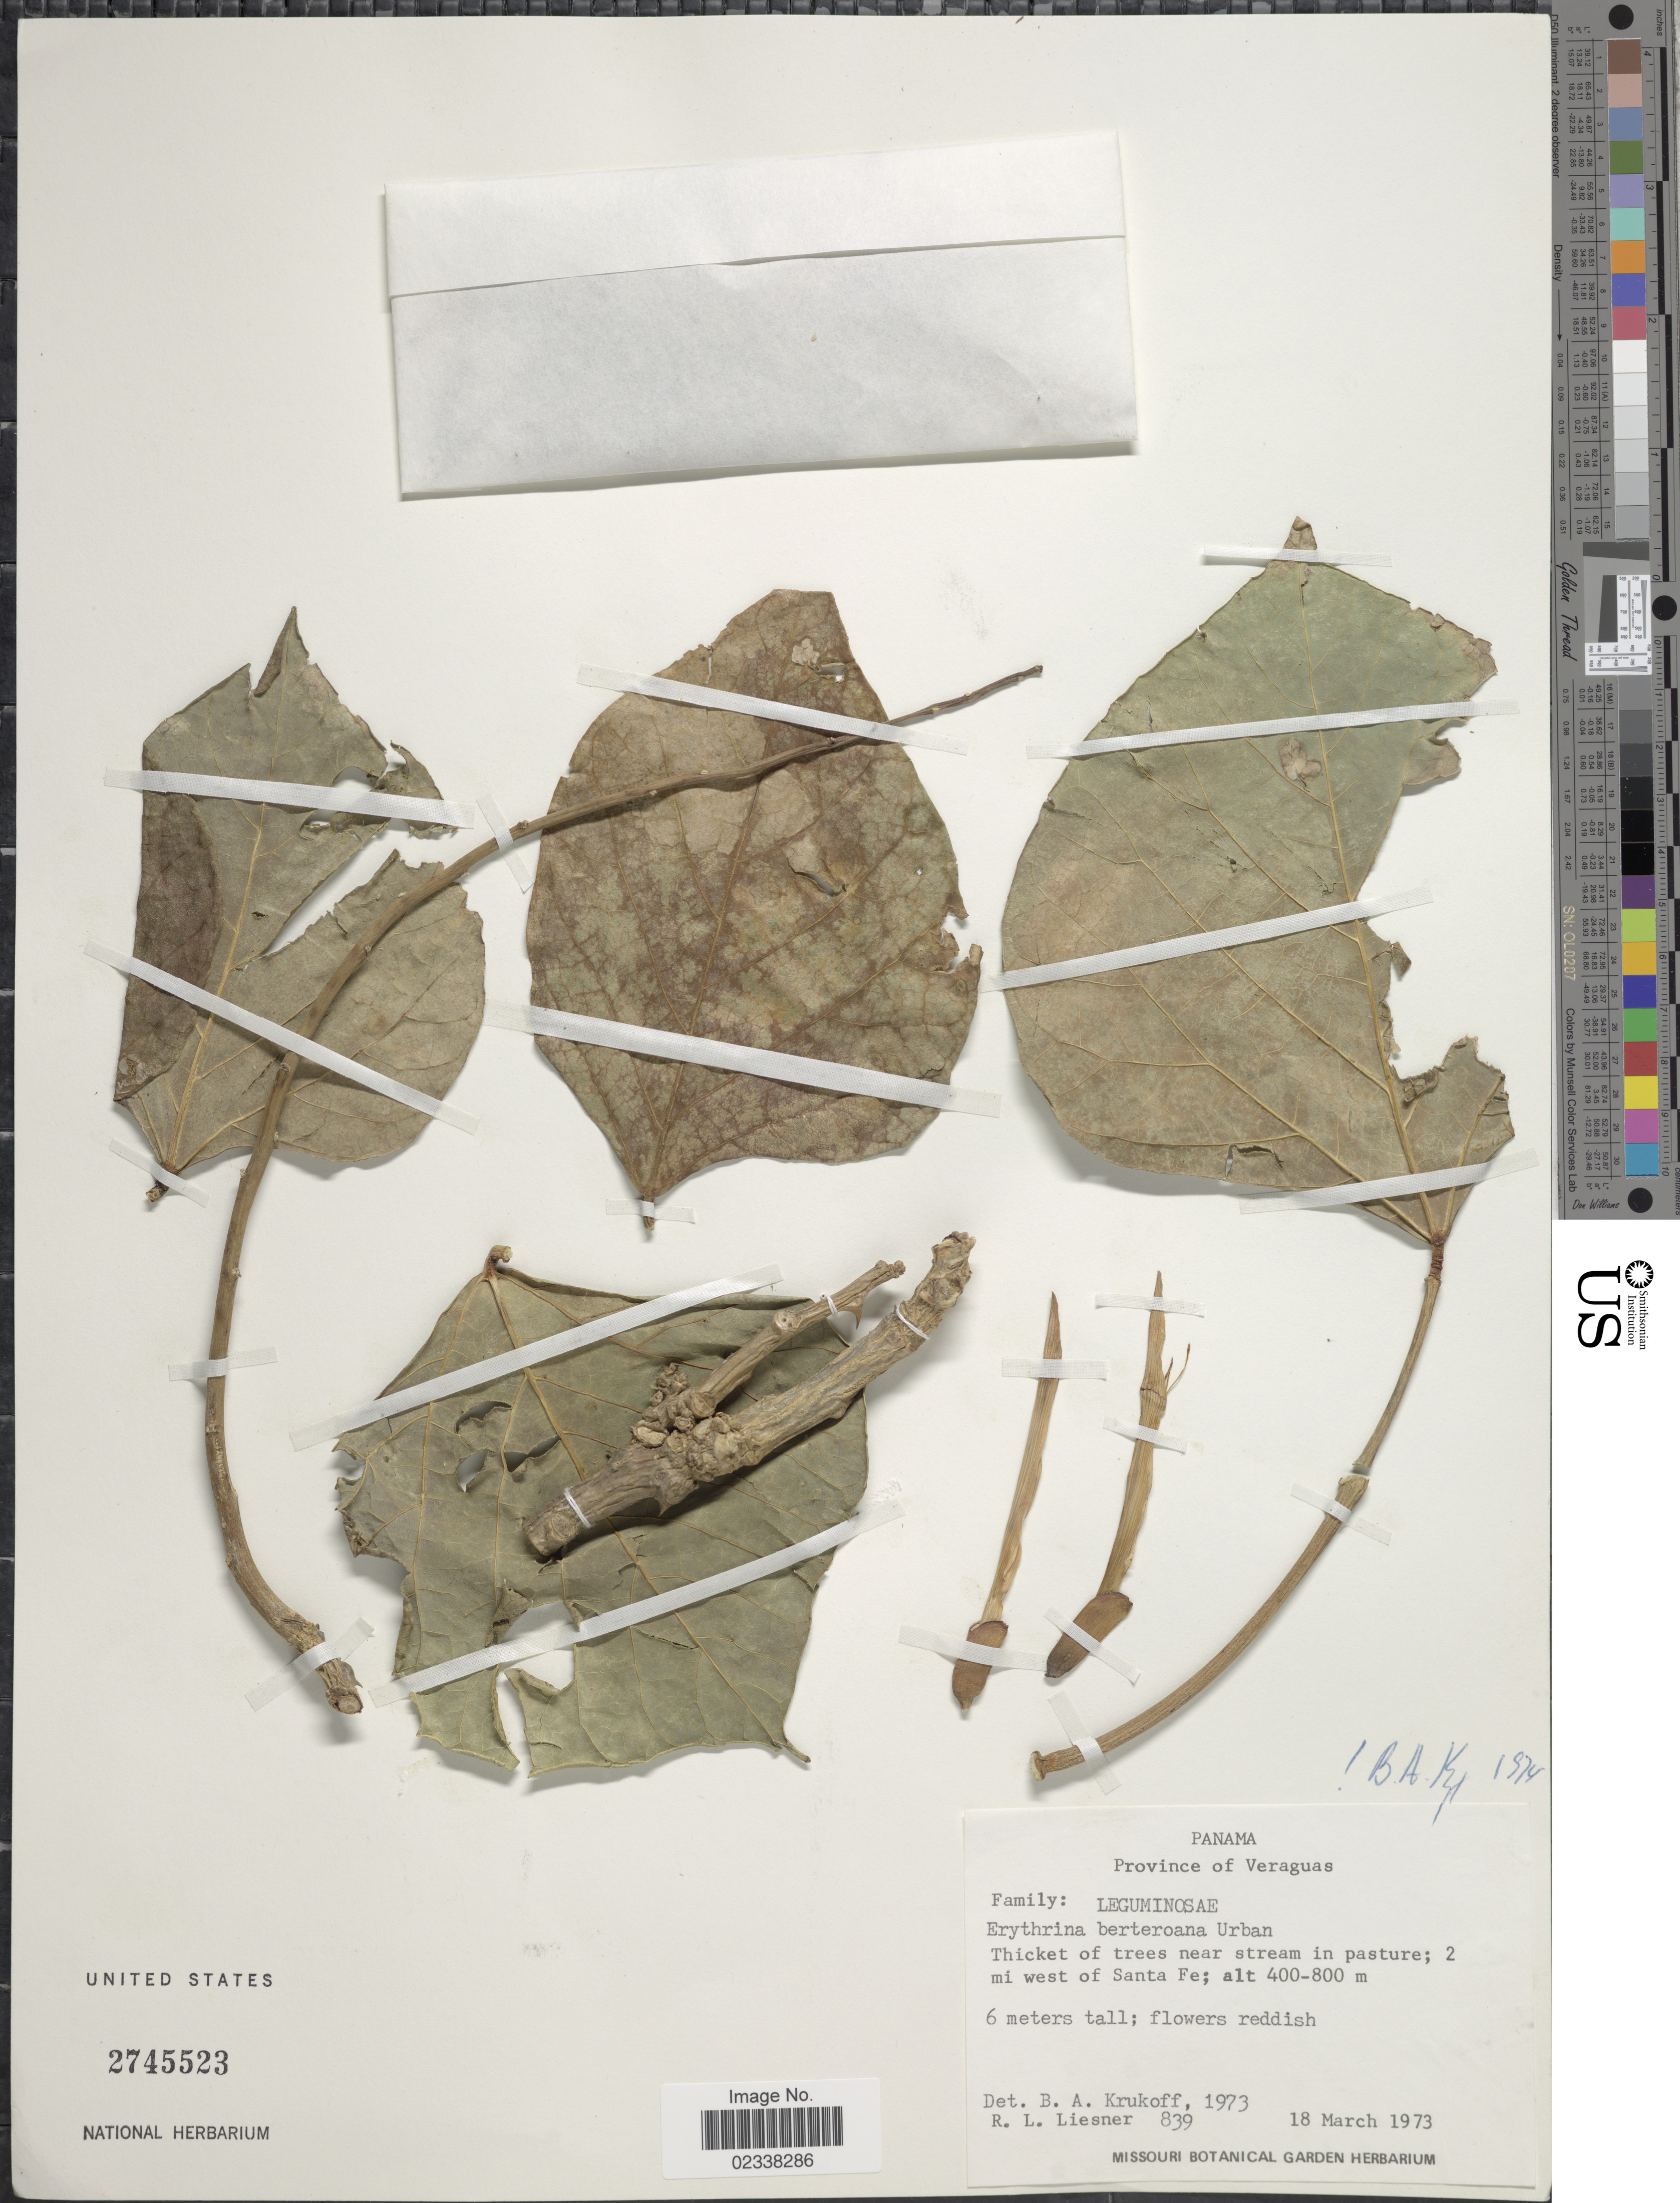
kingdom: Plantae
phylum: Tracheophyta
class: Magnoliopsida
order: Fabales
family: Fabaceae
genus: Erythrina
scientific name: Erythrina berteroana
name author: Urb.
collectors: R. L. Liesner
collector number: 839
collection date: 1973-03-18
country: Panama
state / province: Veraguas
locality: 2 mi west of Santa Fe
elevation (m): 400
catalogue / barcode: US 2745523